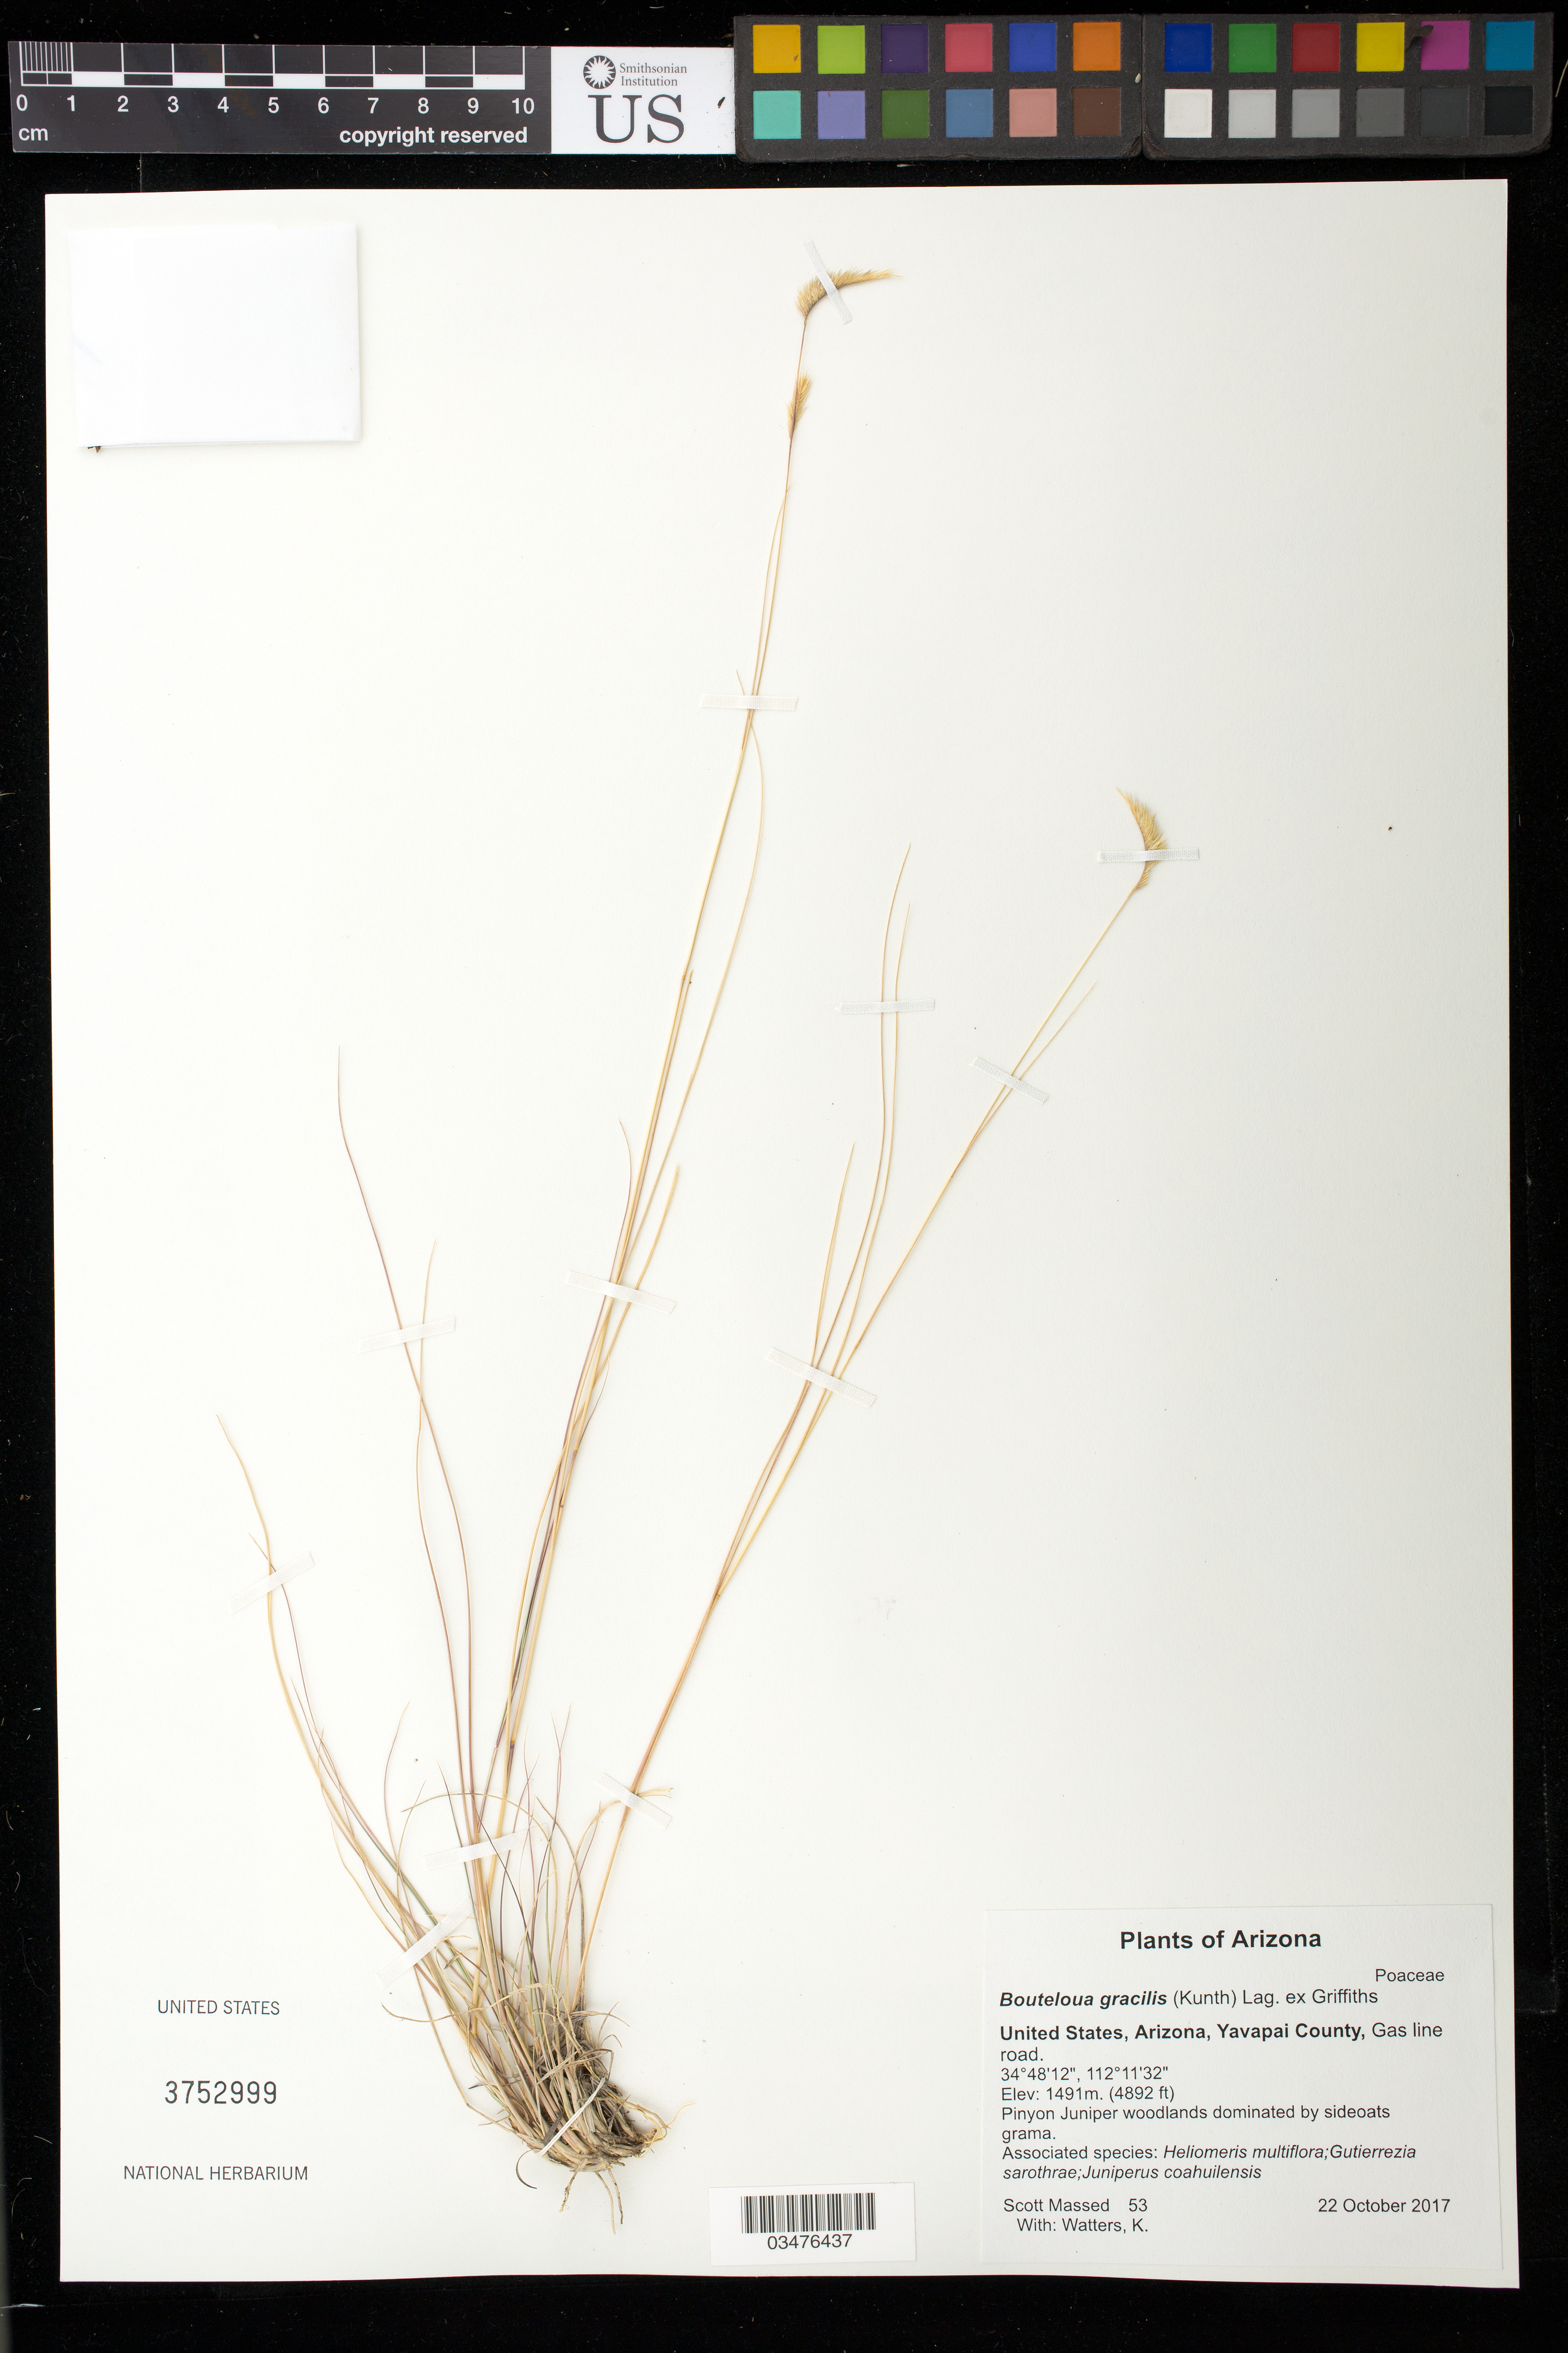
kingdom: Plantae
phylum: Tracheophyta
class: Liliopsida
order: Poales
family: Poaceae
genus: Bouteloua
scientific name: Bouteloua gracilis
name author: (Kunth) Lag. ex Griffiths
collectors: S. Massed & K. Watters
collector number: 53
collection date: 2017-10-22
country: United States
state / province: Arizona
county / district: Yavapai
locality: Gas line road.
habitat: Pinyon Juniper woodlands dominated by sideoats grama. With Heliomeris multiflora, Gutierrezia sarothrae, Juniperus coahuilensis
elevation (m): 1491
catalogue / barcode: US 3752999